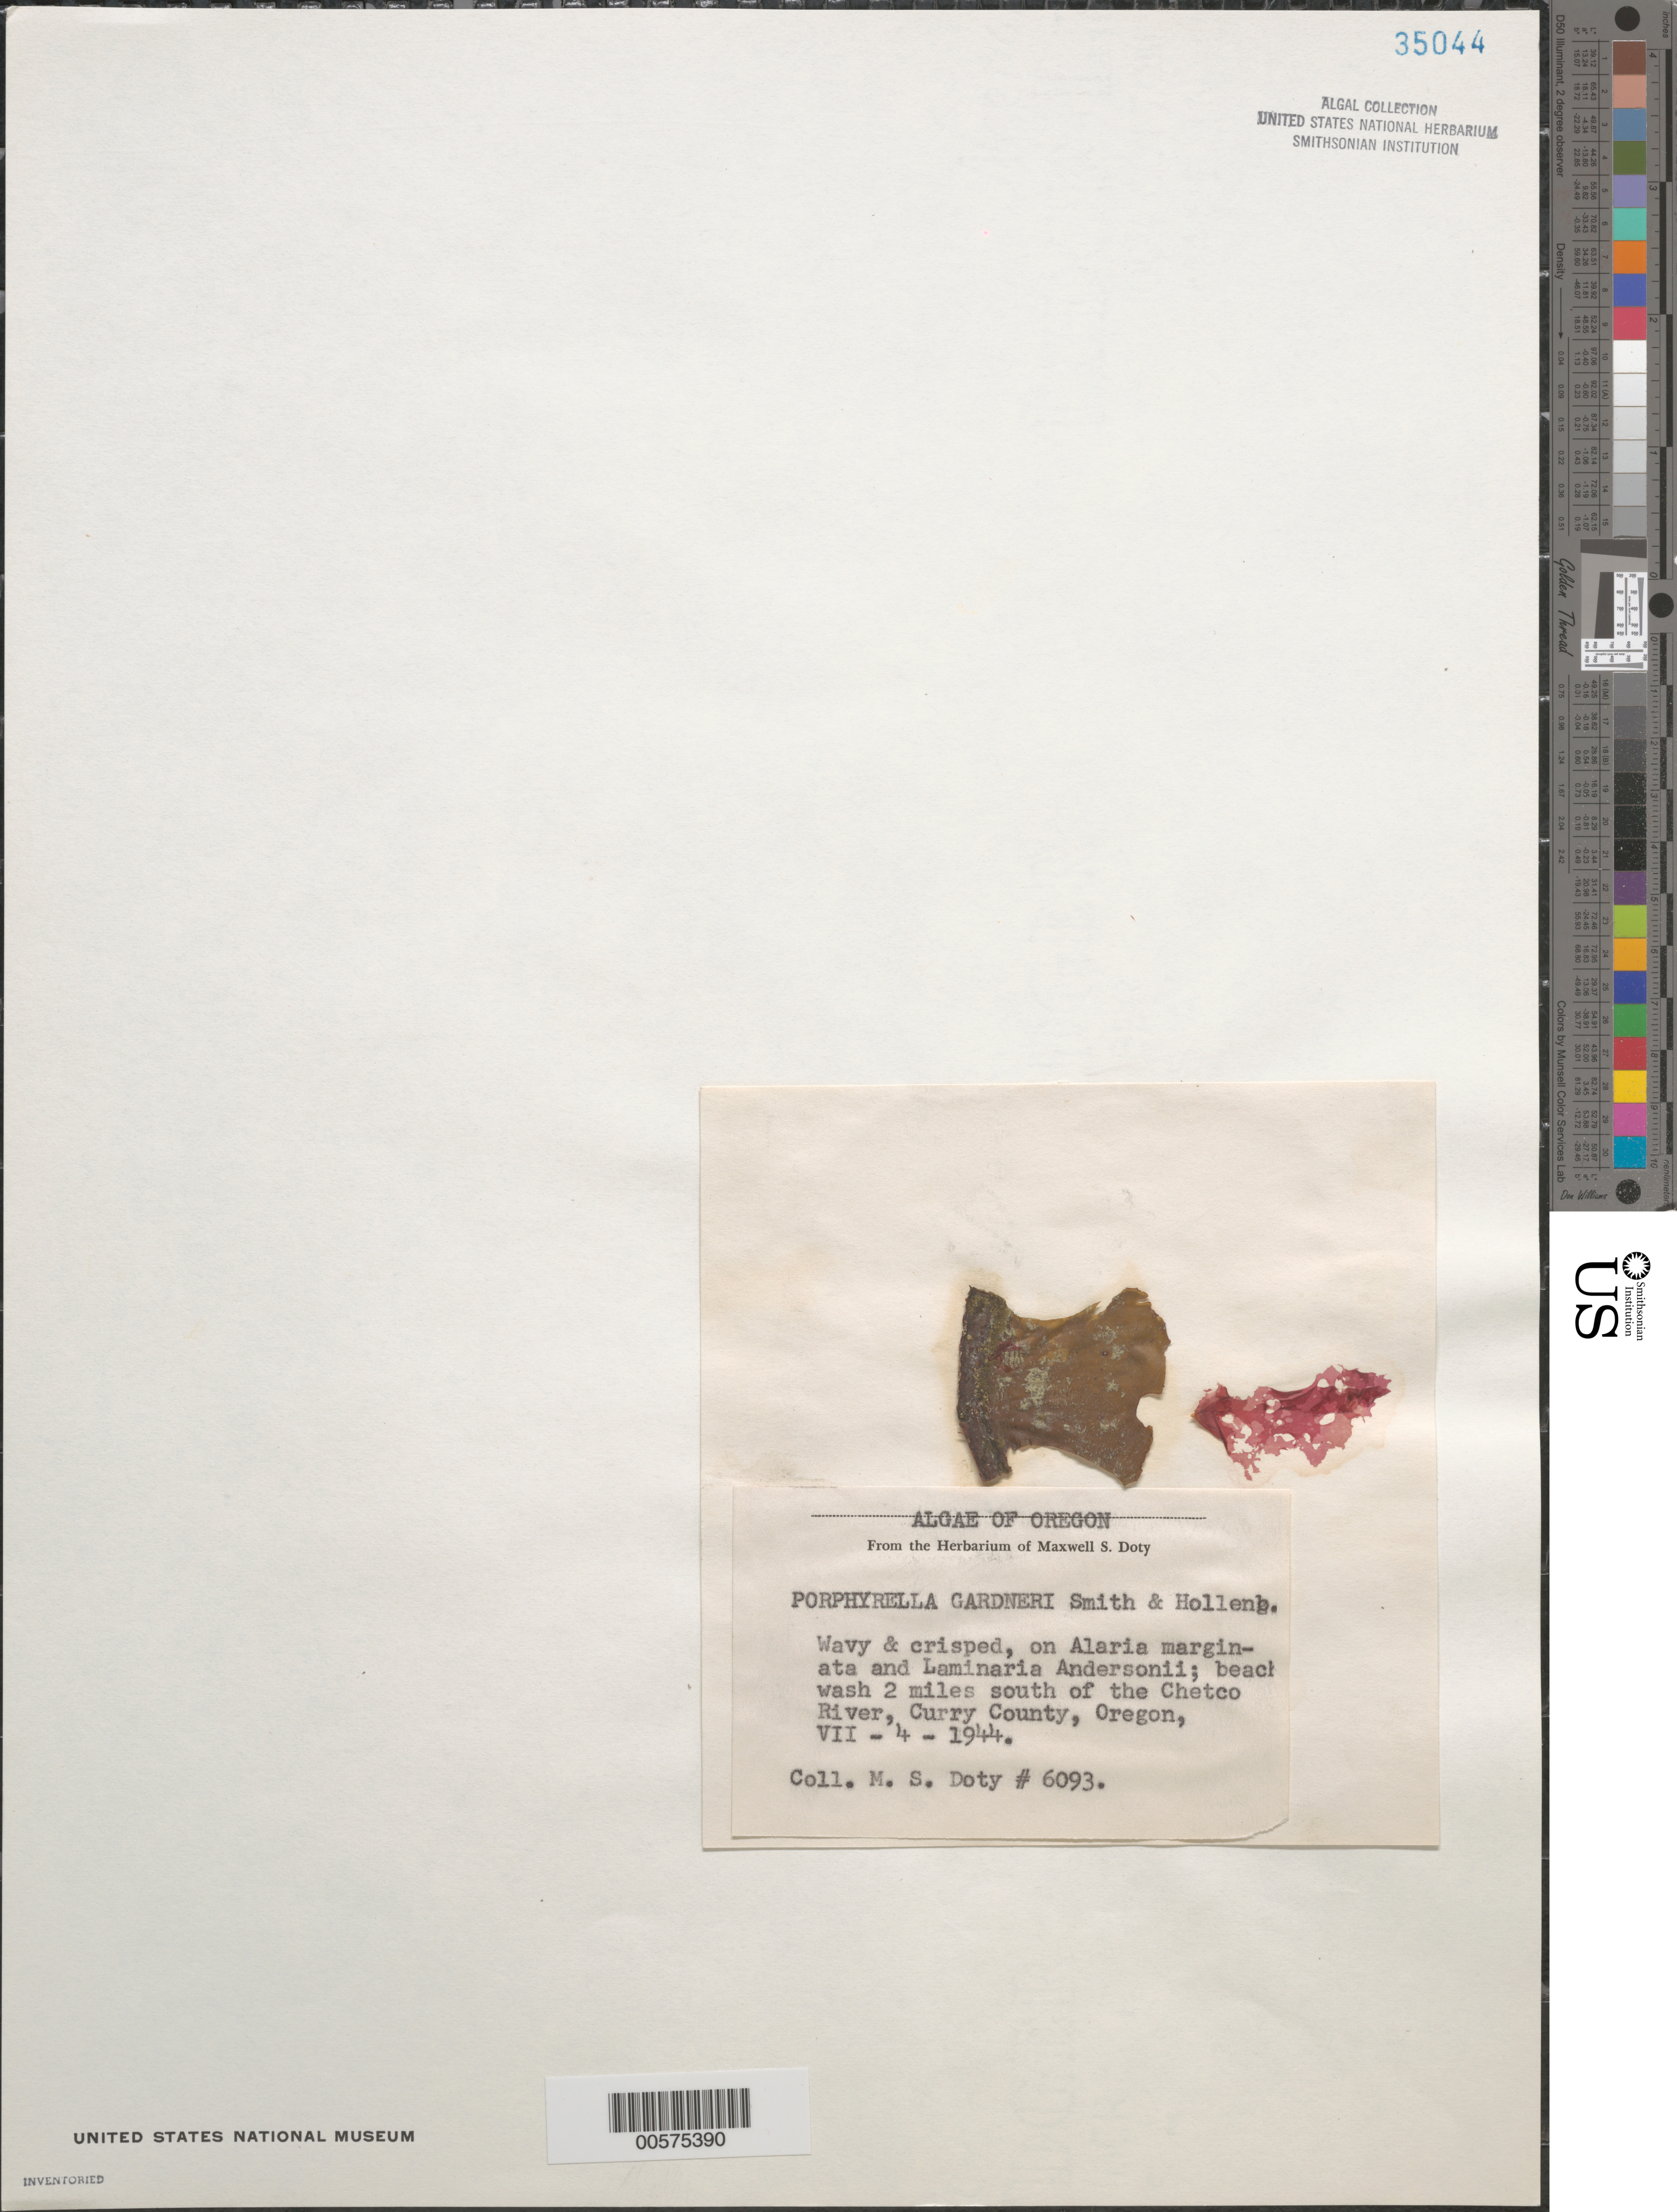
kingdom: Plantae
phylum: Rhodophyta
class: Bangiophyceae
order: Bangiales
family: Bangiaceae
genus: Pyropia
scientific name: Pyropia gardneri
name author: (G.M. Sm. & Hollenb.) S.C. Lindstrom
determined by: Algae name updating Project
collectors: M. S. Doty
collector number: MSD 6093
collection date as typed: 04 Jul 1944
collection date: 1944-07-04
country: United States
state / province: Oregon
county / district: Curry County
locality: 2 miles south of Chetco River mouth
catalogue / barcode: US 35044